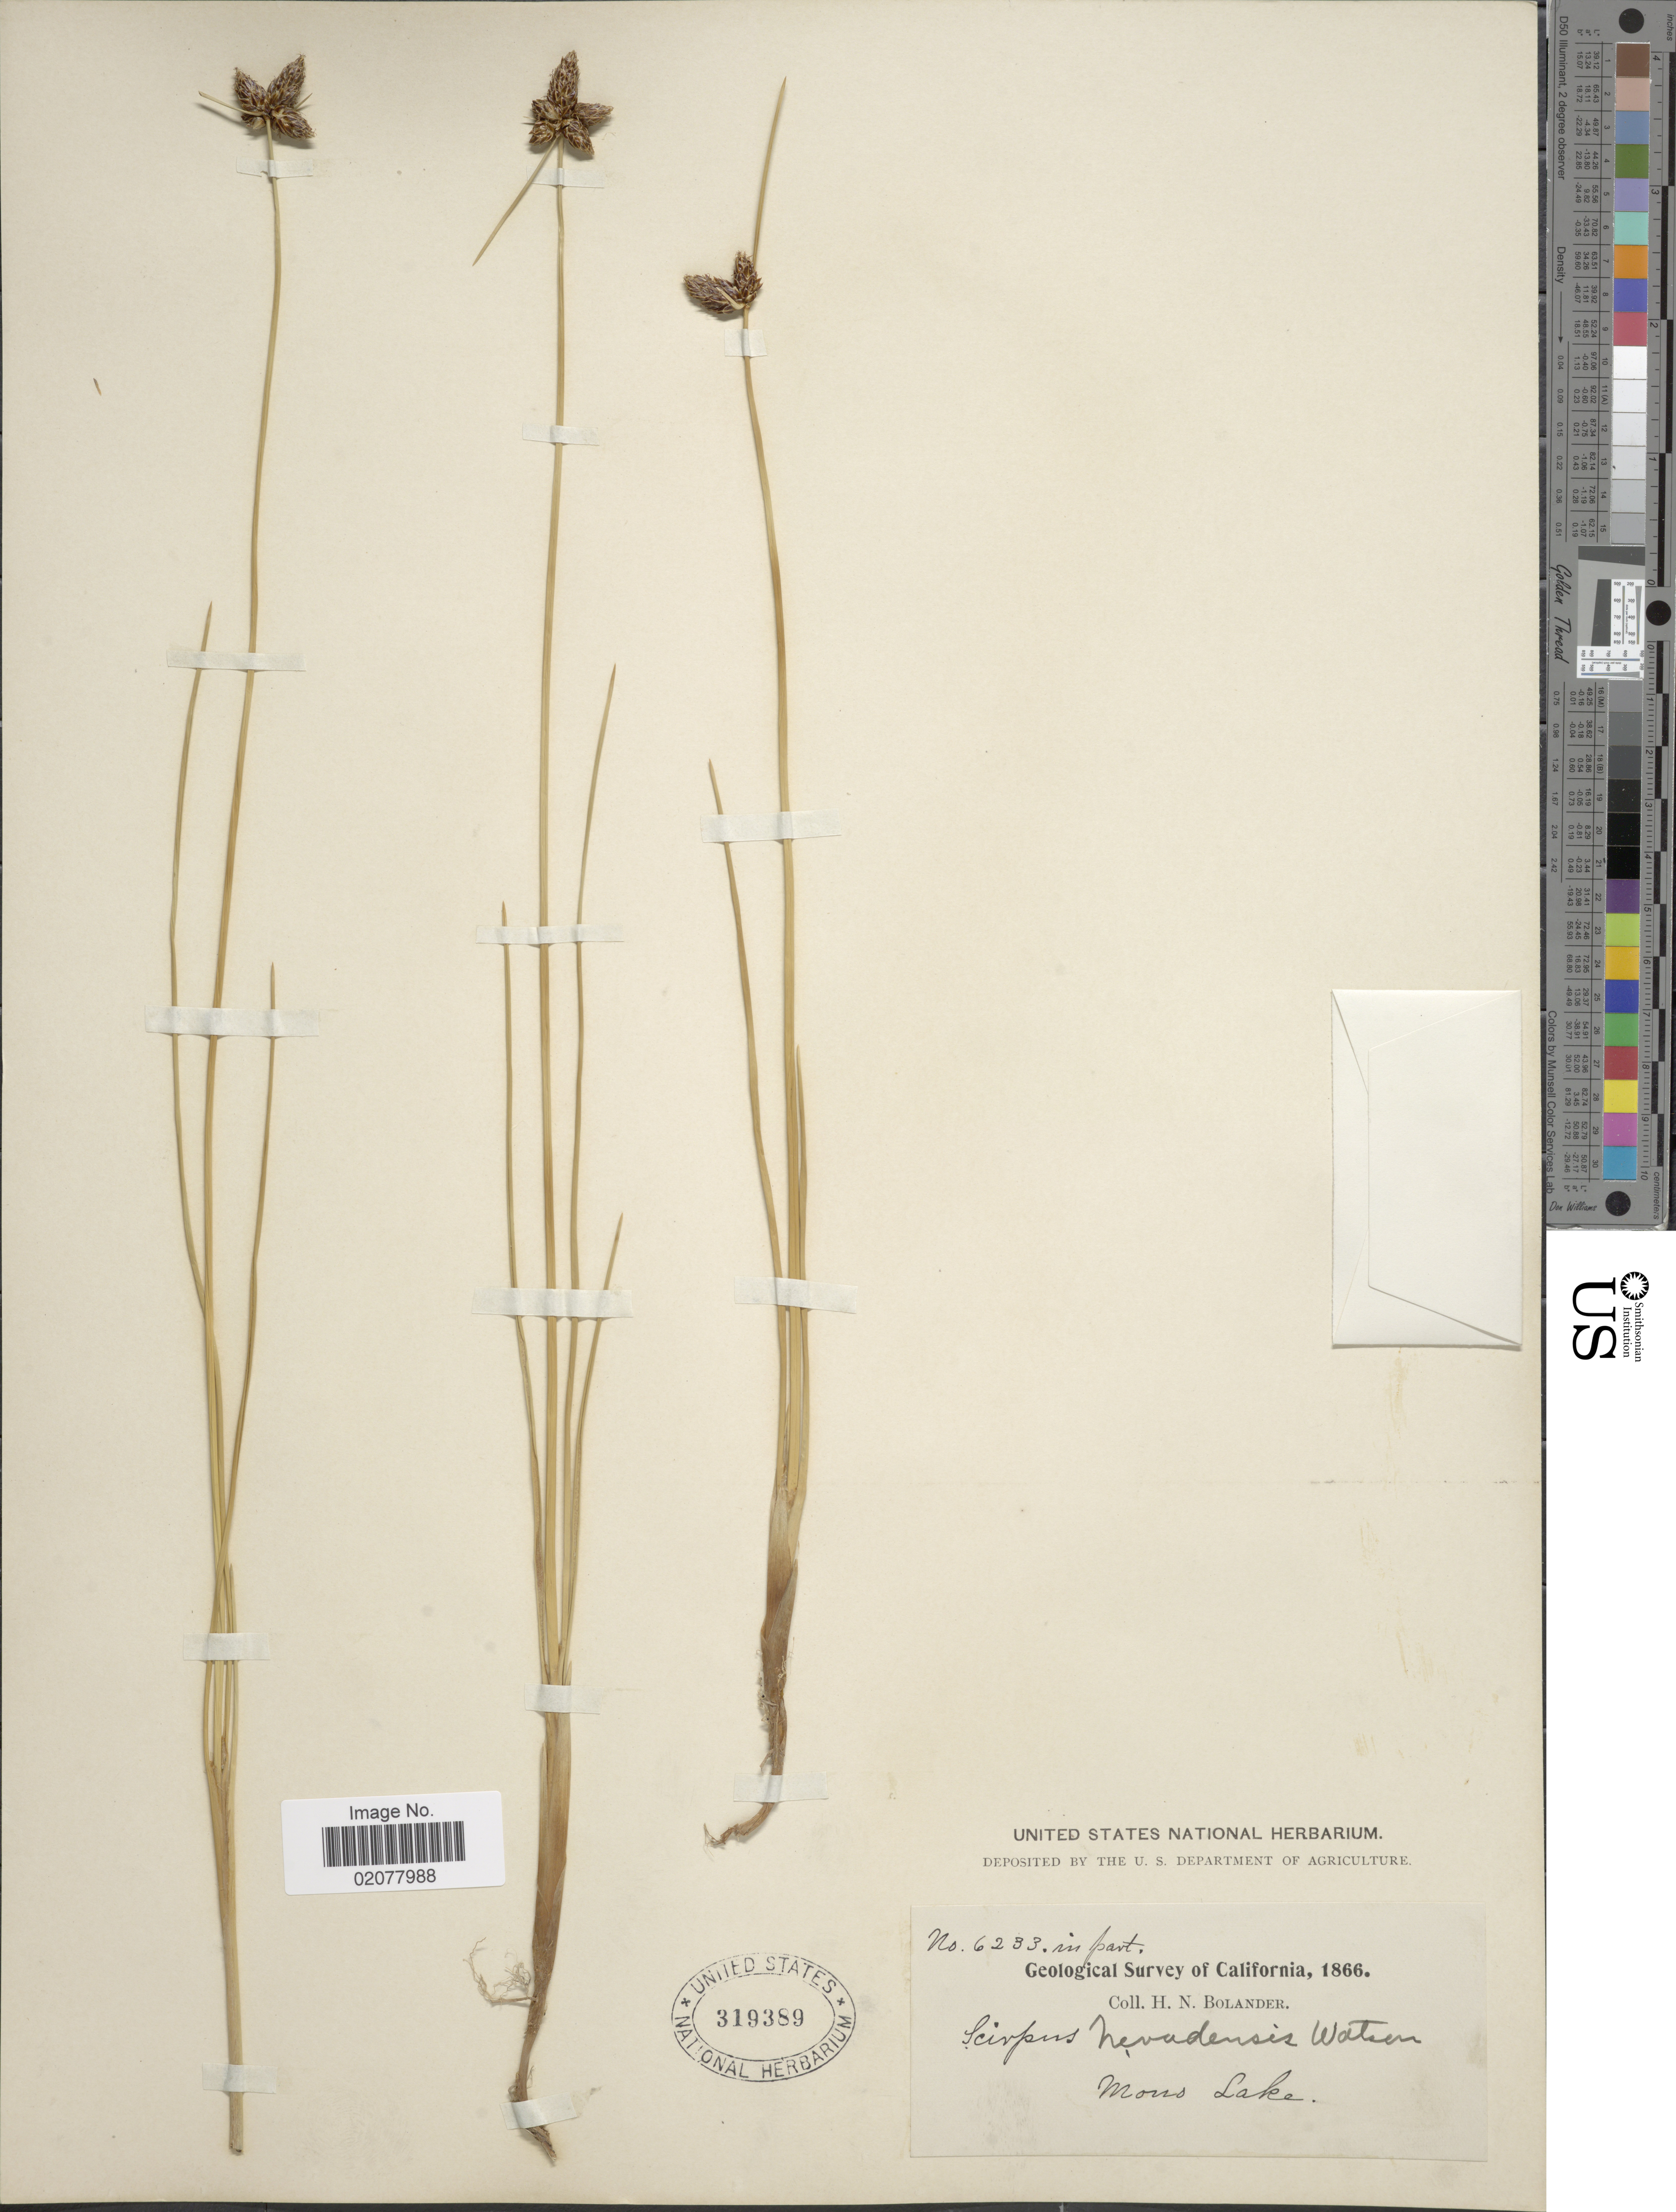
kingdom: Plantae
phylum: Tracheophyta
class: Liliopsida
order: Poales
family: Cyperaceae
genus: Amphiscirpus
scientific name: Amphiscirpus nevadensis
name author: (S. Watson) Oteng-Yeb.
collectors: H. Bolander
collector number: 6233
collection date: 1866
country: United States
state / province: California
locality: Mous Lake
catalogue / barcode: US 319389